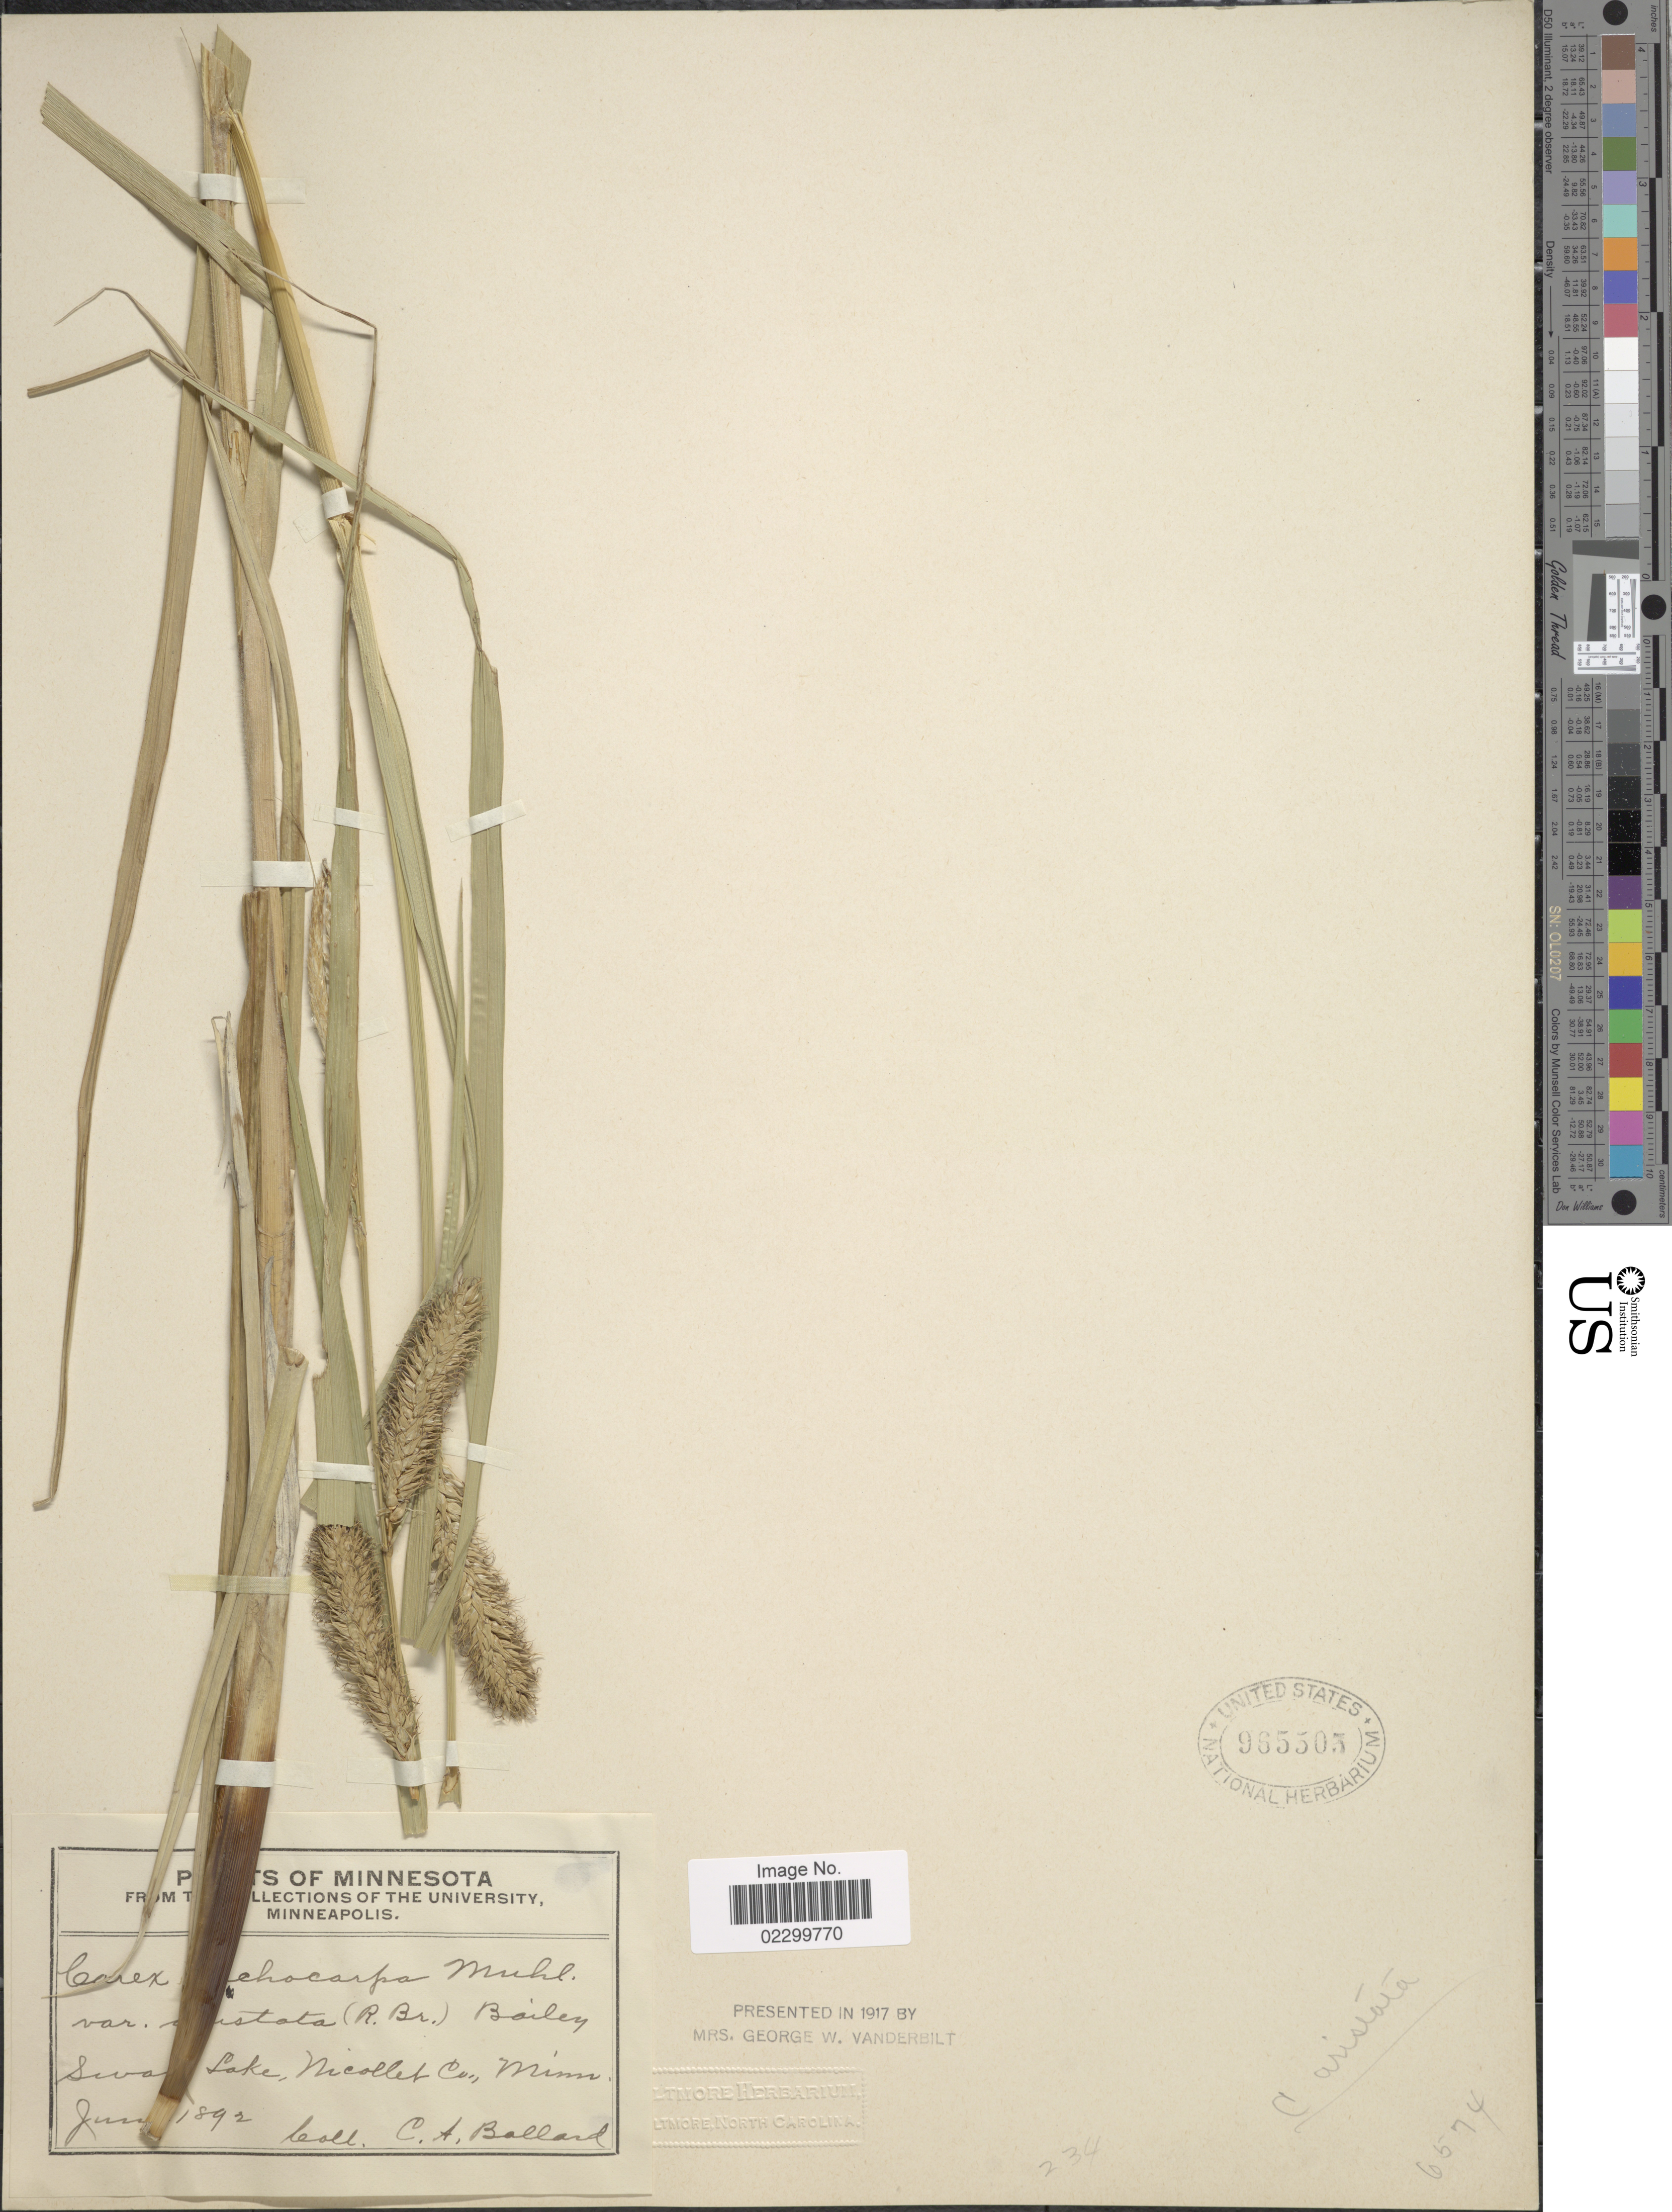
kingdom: Plantae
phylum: Tracheophyta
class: Liliopsida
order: Poales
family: Cyperaceae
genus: Carex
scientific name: Carex atherodes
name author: Spreng.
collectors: C. A. Ballard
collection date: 1892-06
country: United States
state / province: Minnesota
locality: Swan Lake, Nicollet Co.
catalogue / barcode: US 965505